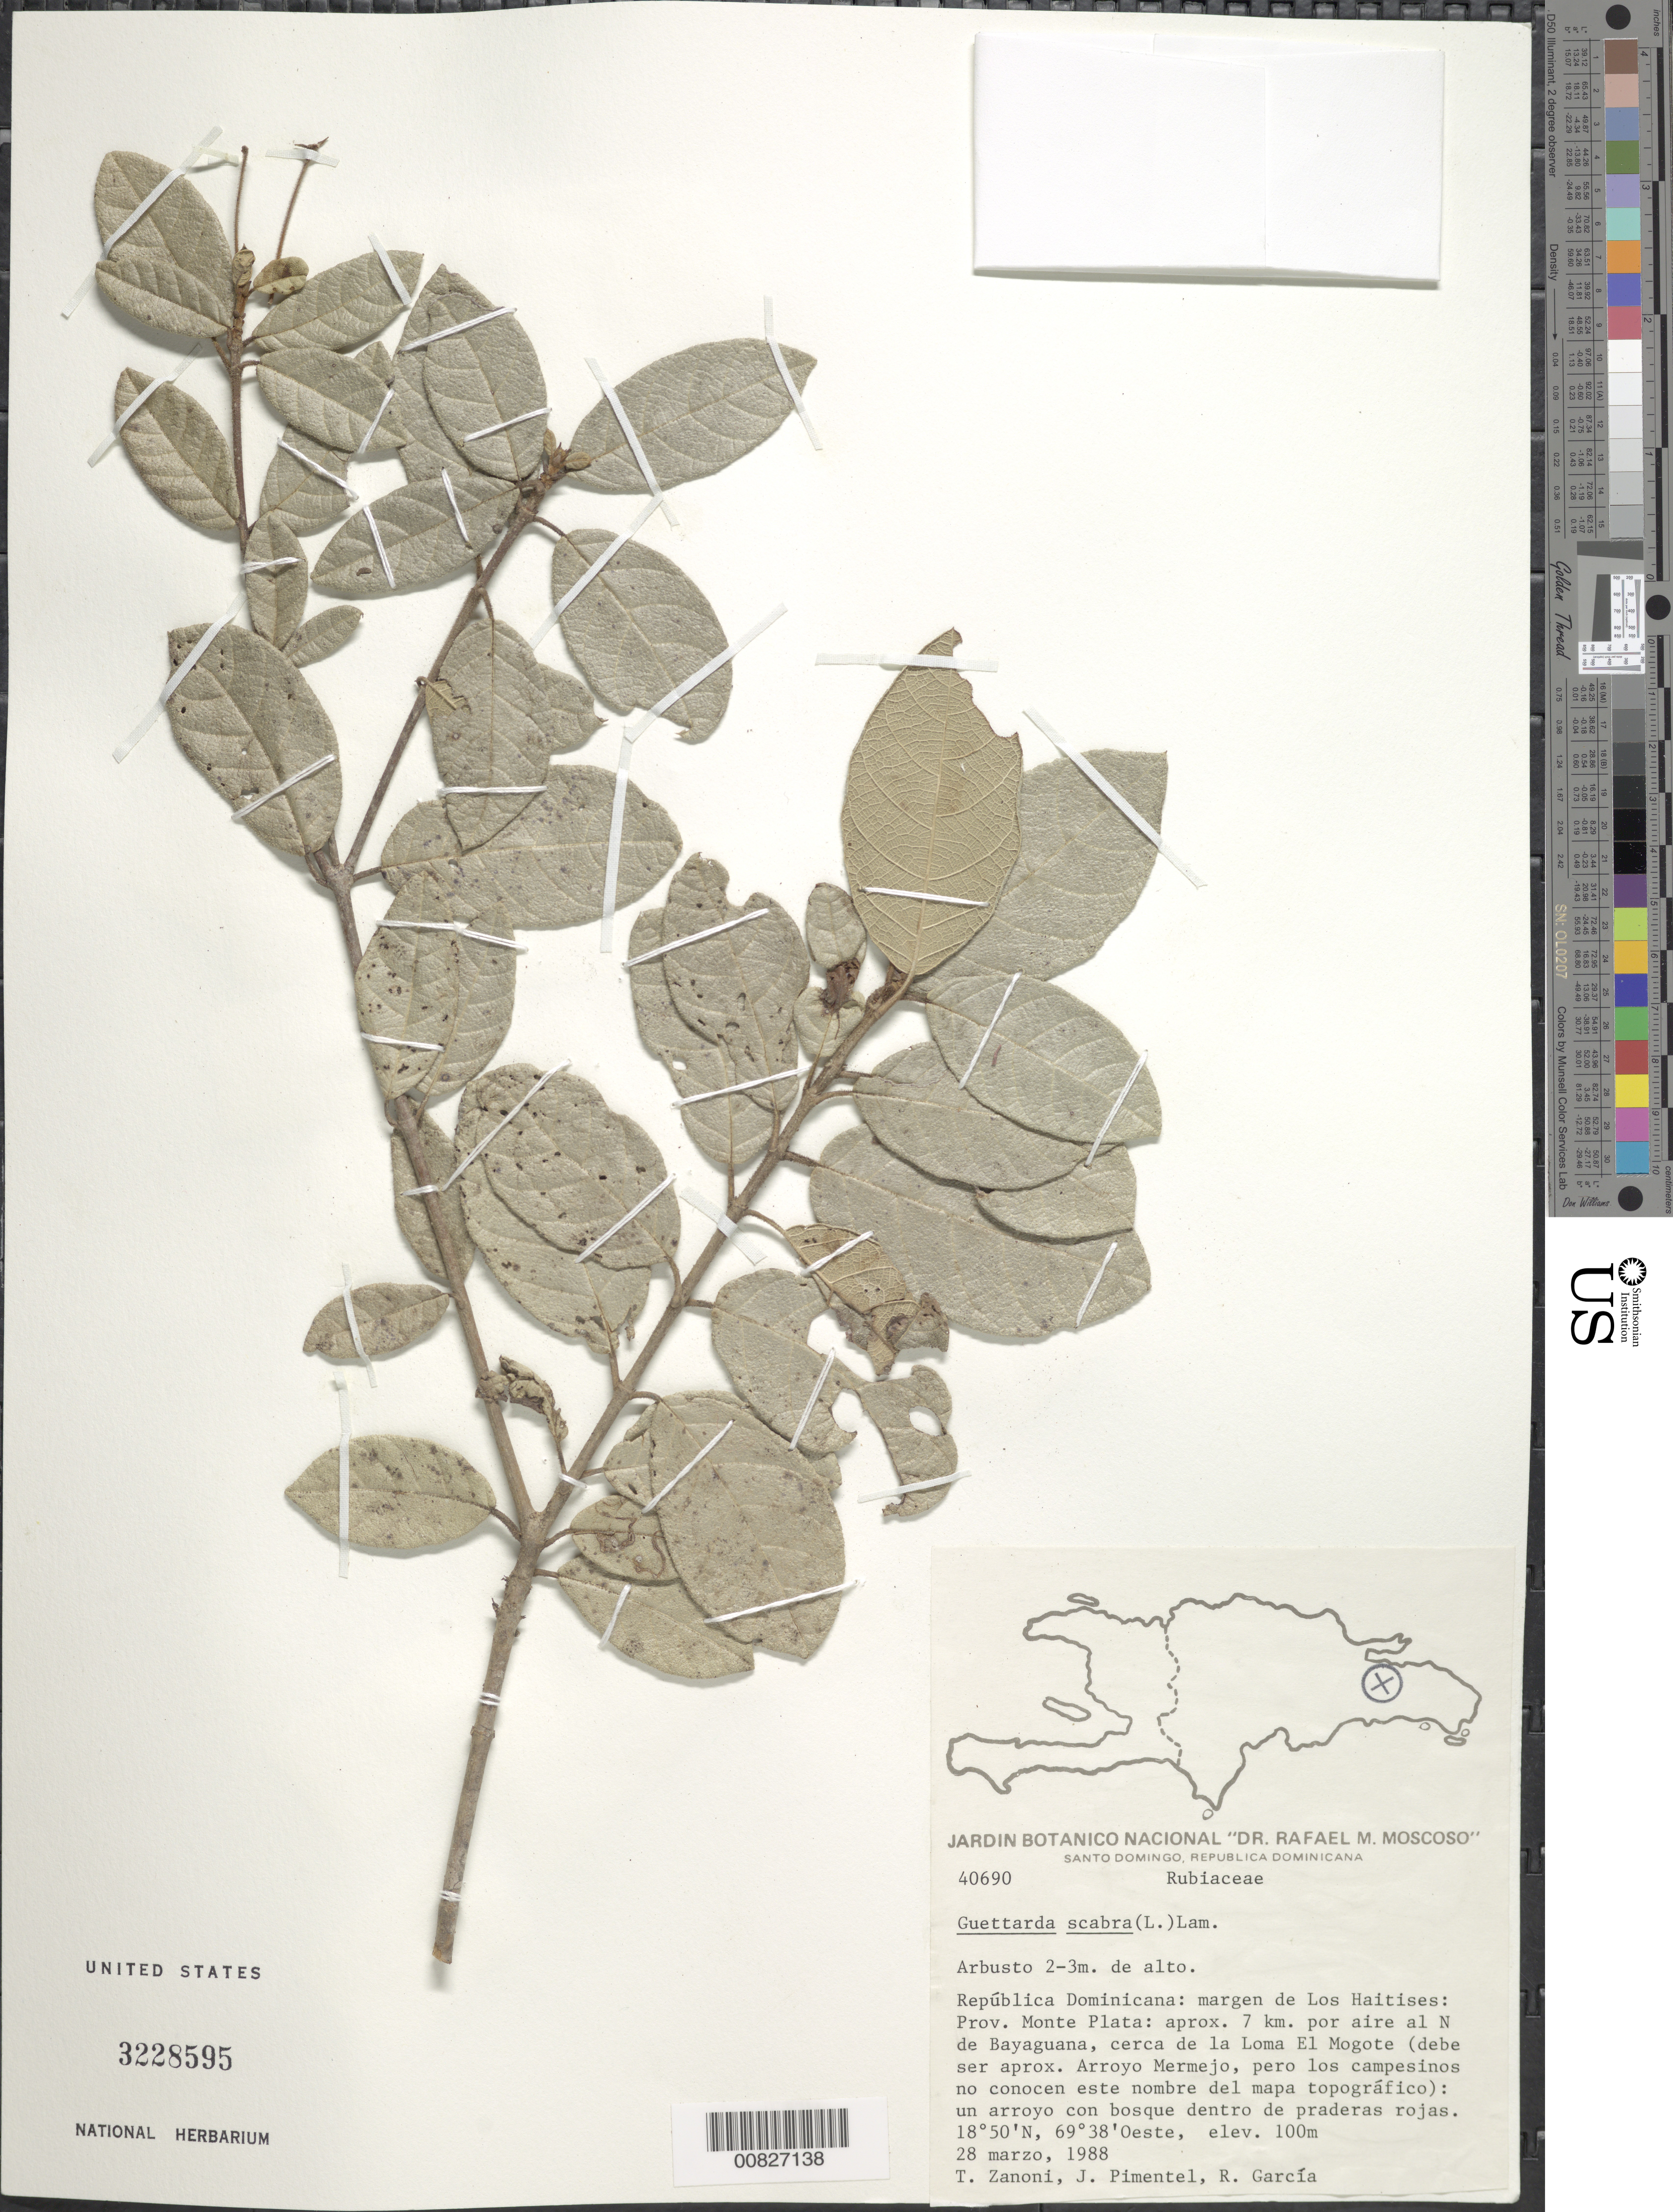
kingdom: Plantae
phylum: Tracheophyta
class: Magnoliopsida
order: Gentianales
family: Rubiaceae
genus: Guettarda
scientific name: Guettarda scabra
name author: (L.) Vent.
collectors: T. A. Zanoni, J. Pimentel & R. G. García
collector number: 40690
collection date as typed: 28 Mar 1988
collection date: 1988-03-28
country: Dominican Republic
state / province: Monte Plata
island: Hispaniola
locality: Margen de Los Haitises: aprox. 7 km por aire al N de Bayaguana, cerca de la Loma El mogote (debe ser sprox. Arroyo Mermejo)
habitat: Un arroyo con bosque dentro de praderas rojas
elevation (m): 100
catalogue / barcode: US 3228595